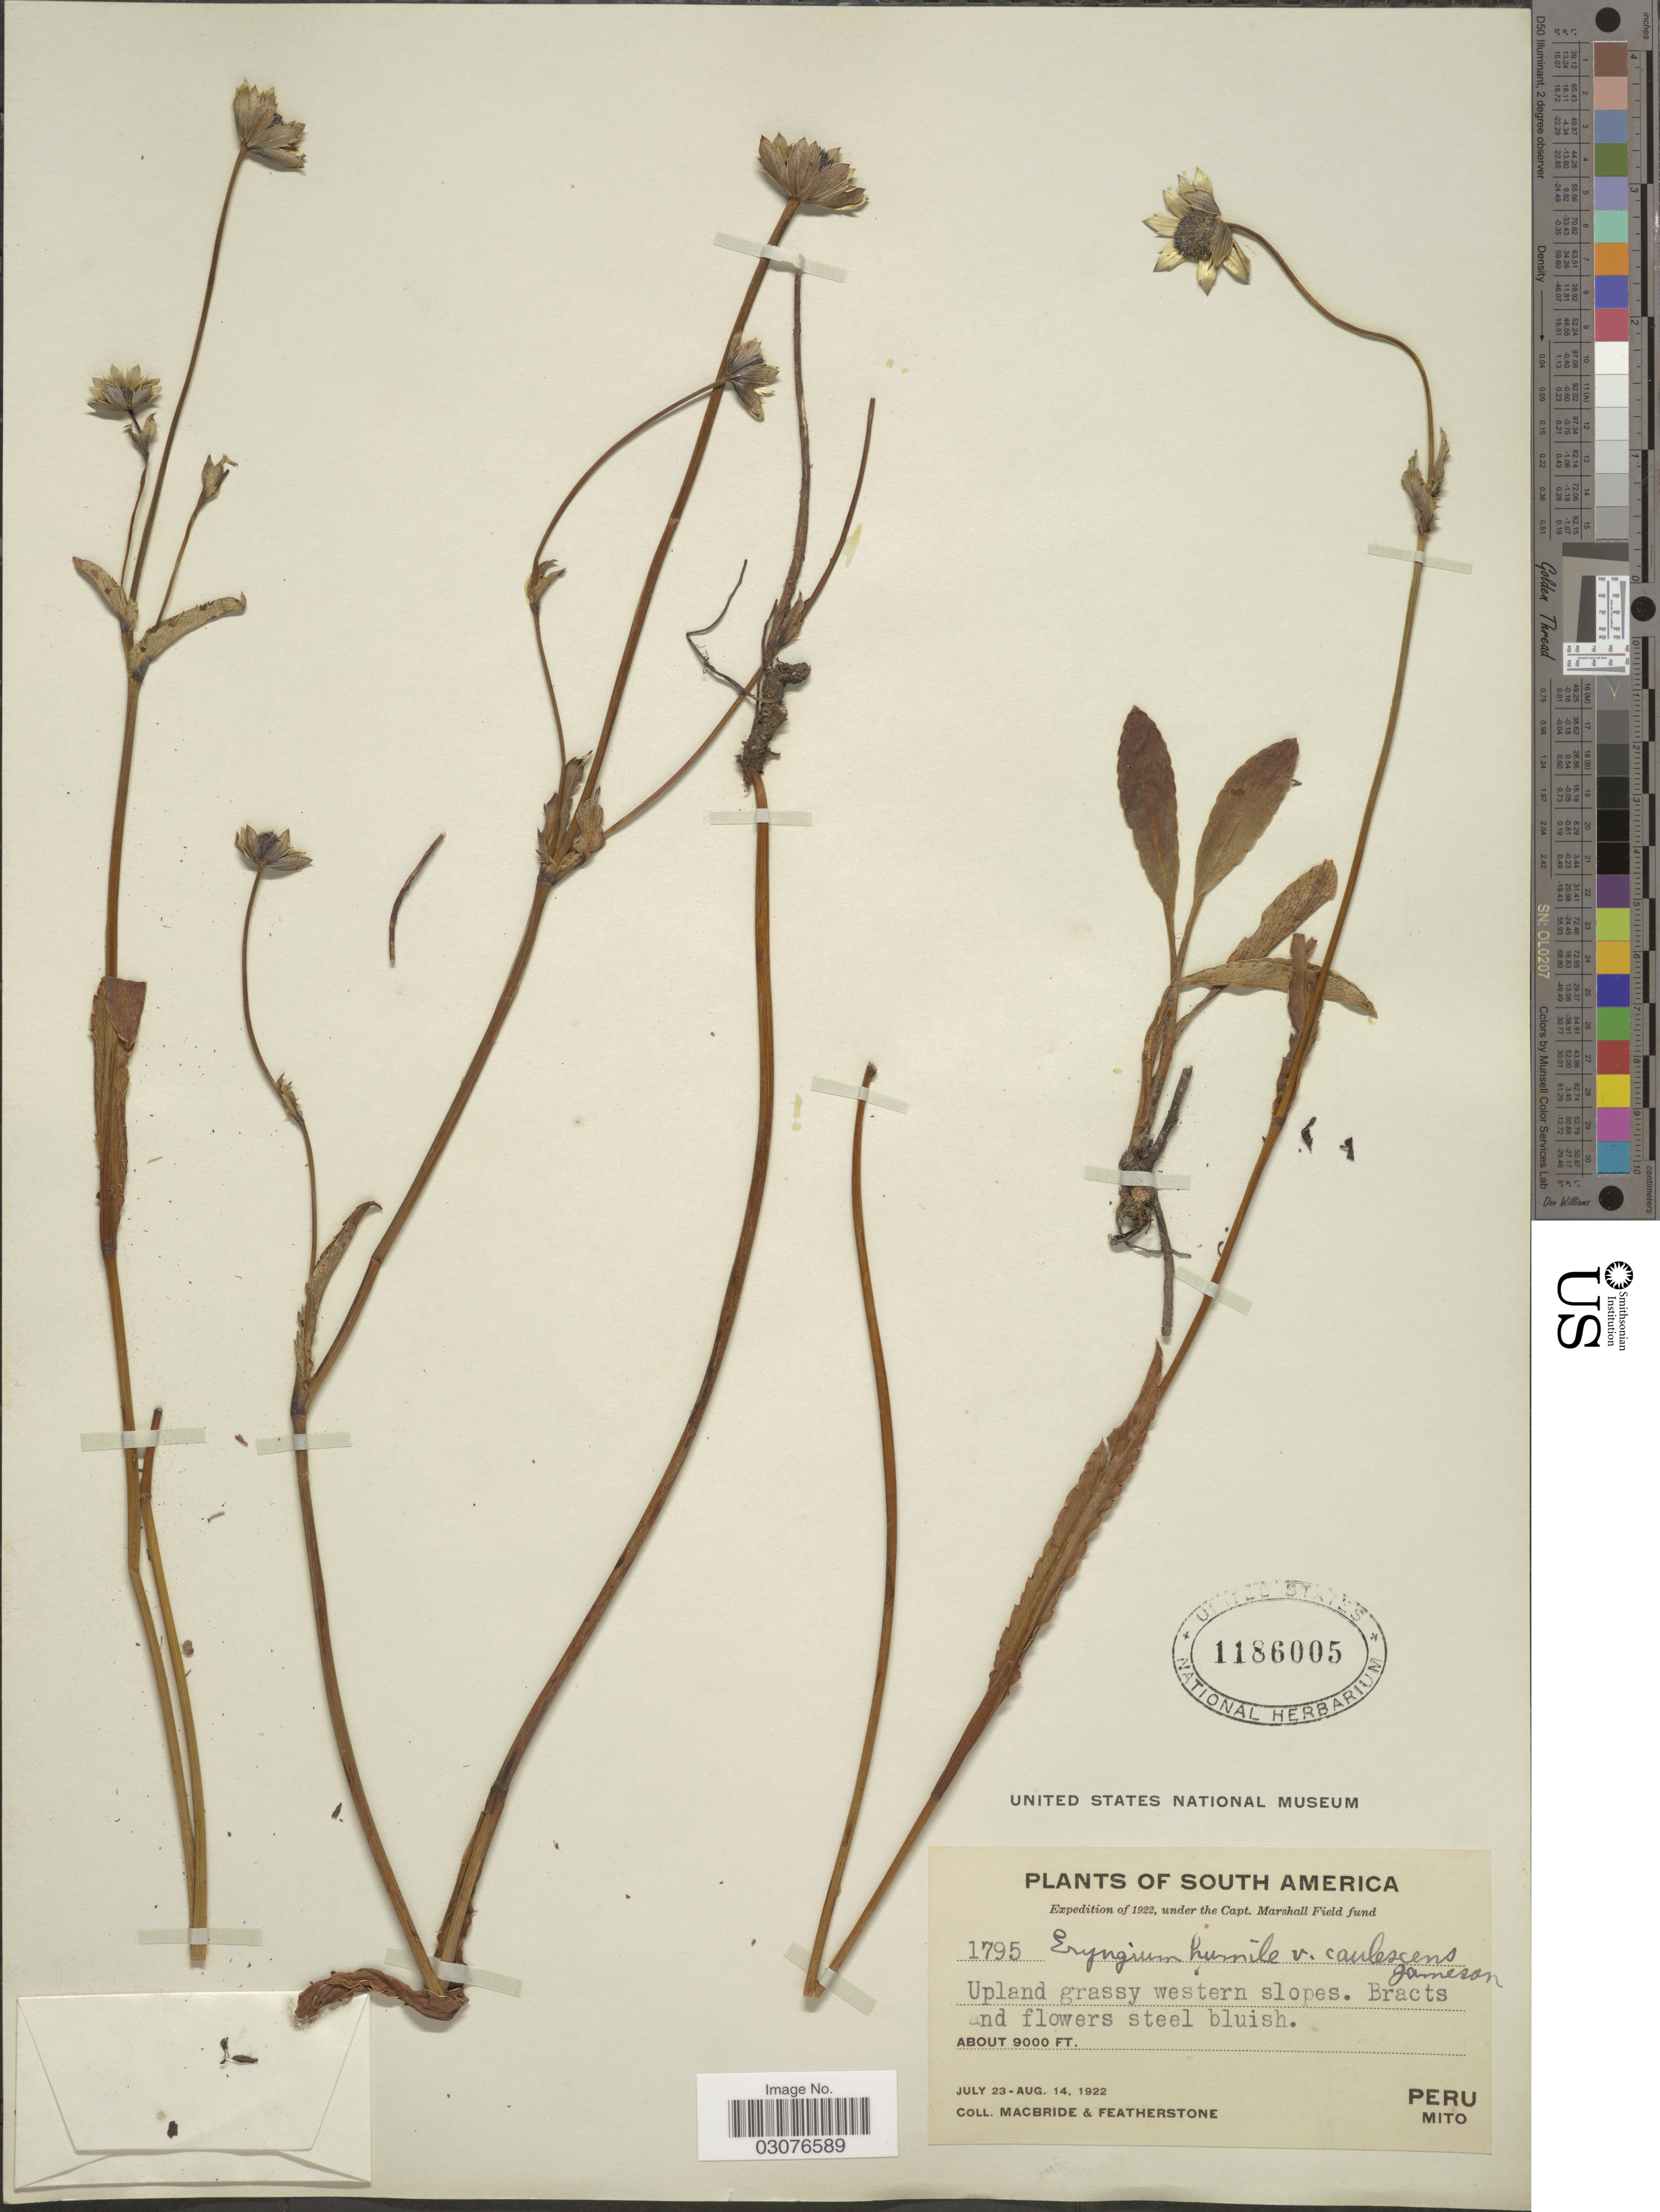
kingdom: Plantae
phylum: Tracheophyta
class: Magnoliopsida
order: Apiales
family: Apiaceae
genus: Eryngium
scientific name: Eryngium bourgatii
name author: Gouan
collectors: Macbride, -- & -. Featherstone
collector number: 1795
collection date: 1922-07-23/1922-08-14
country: Peru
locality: Upland grassy western slopes, Mito.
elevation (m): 2743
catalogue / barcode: US 1186005